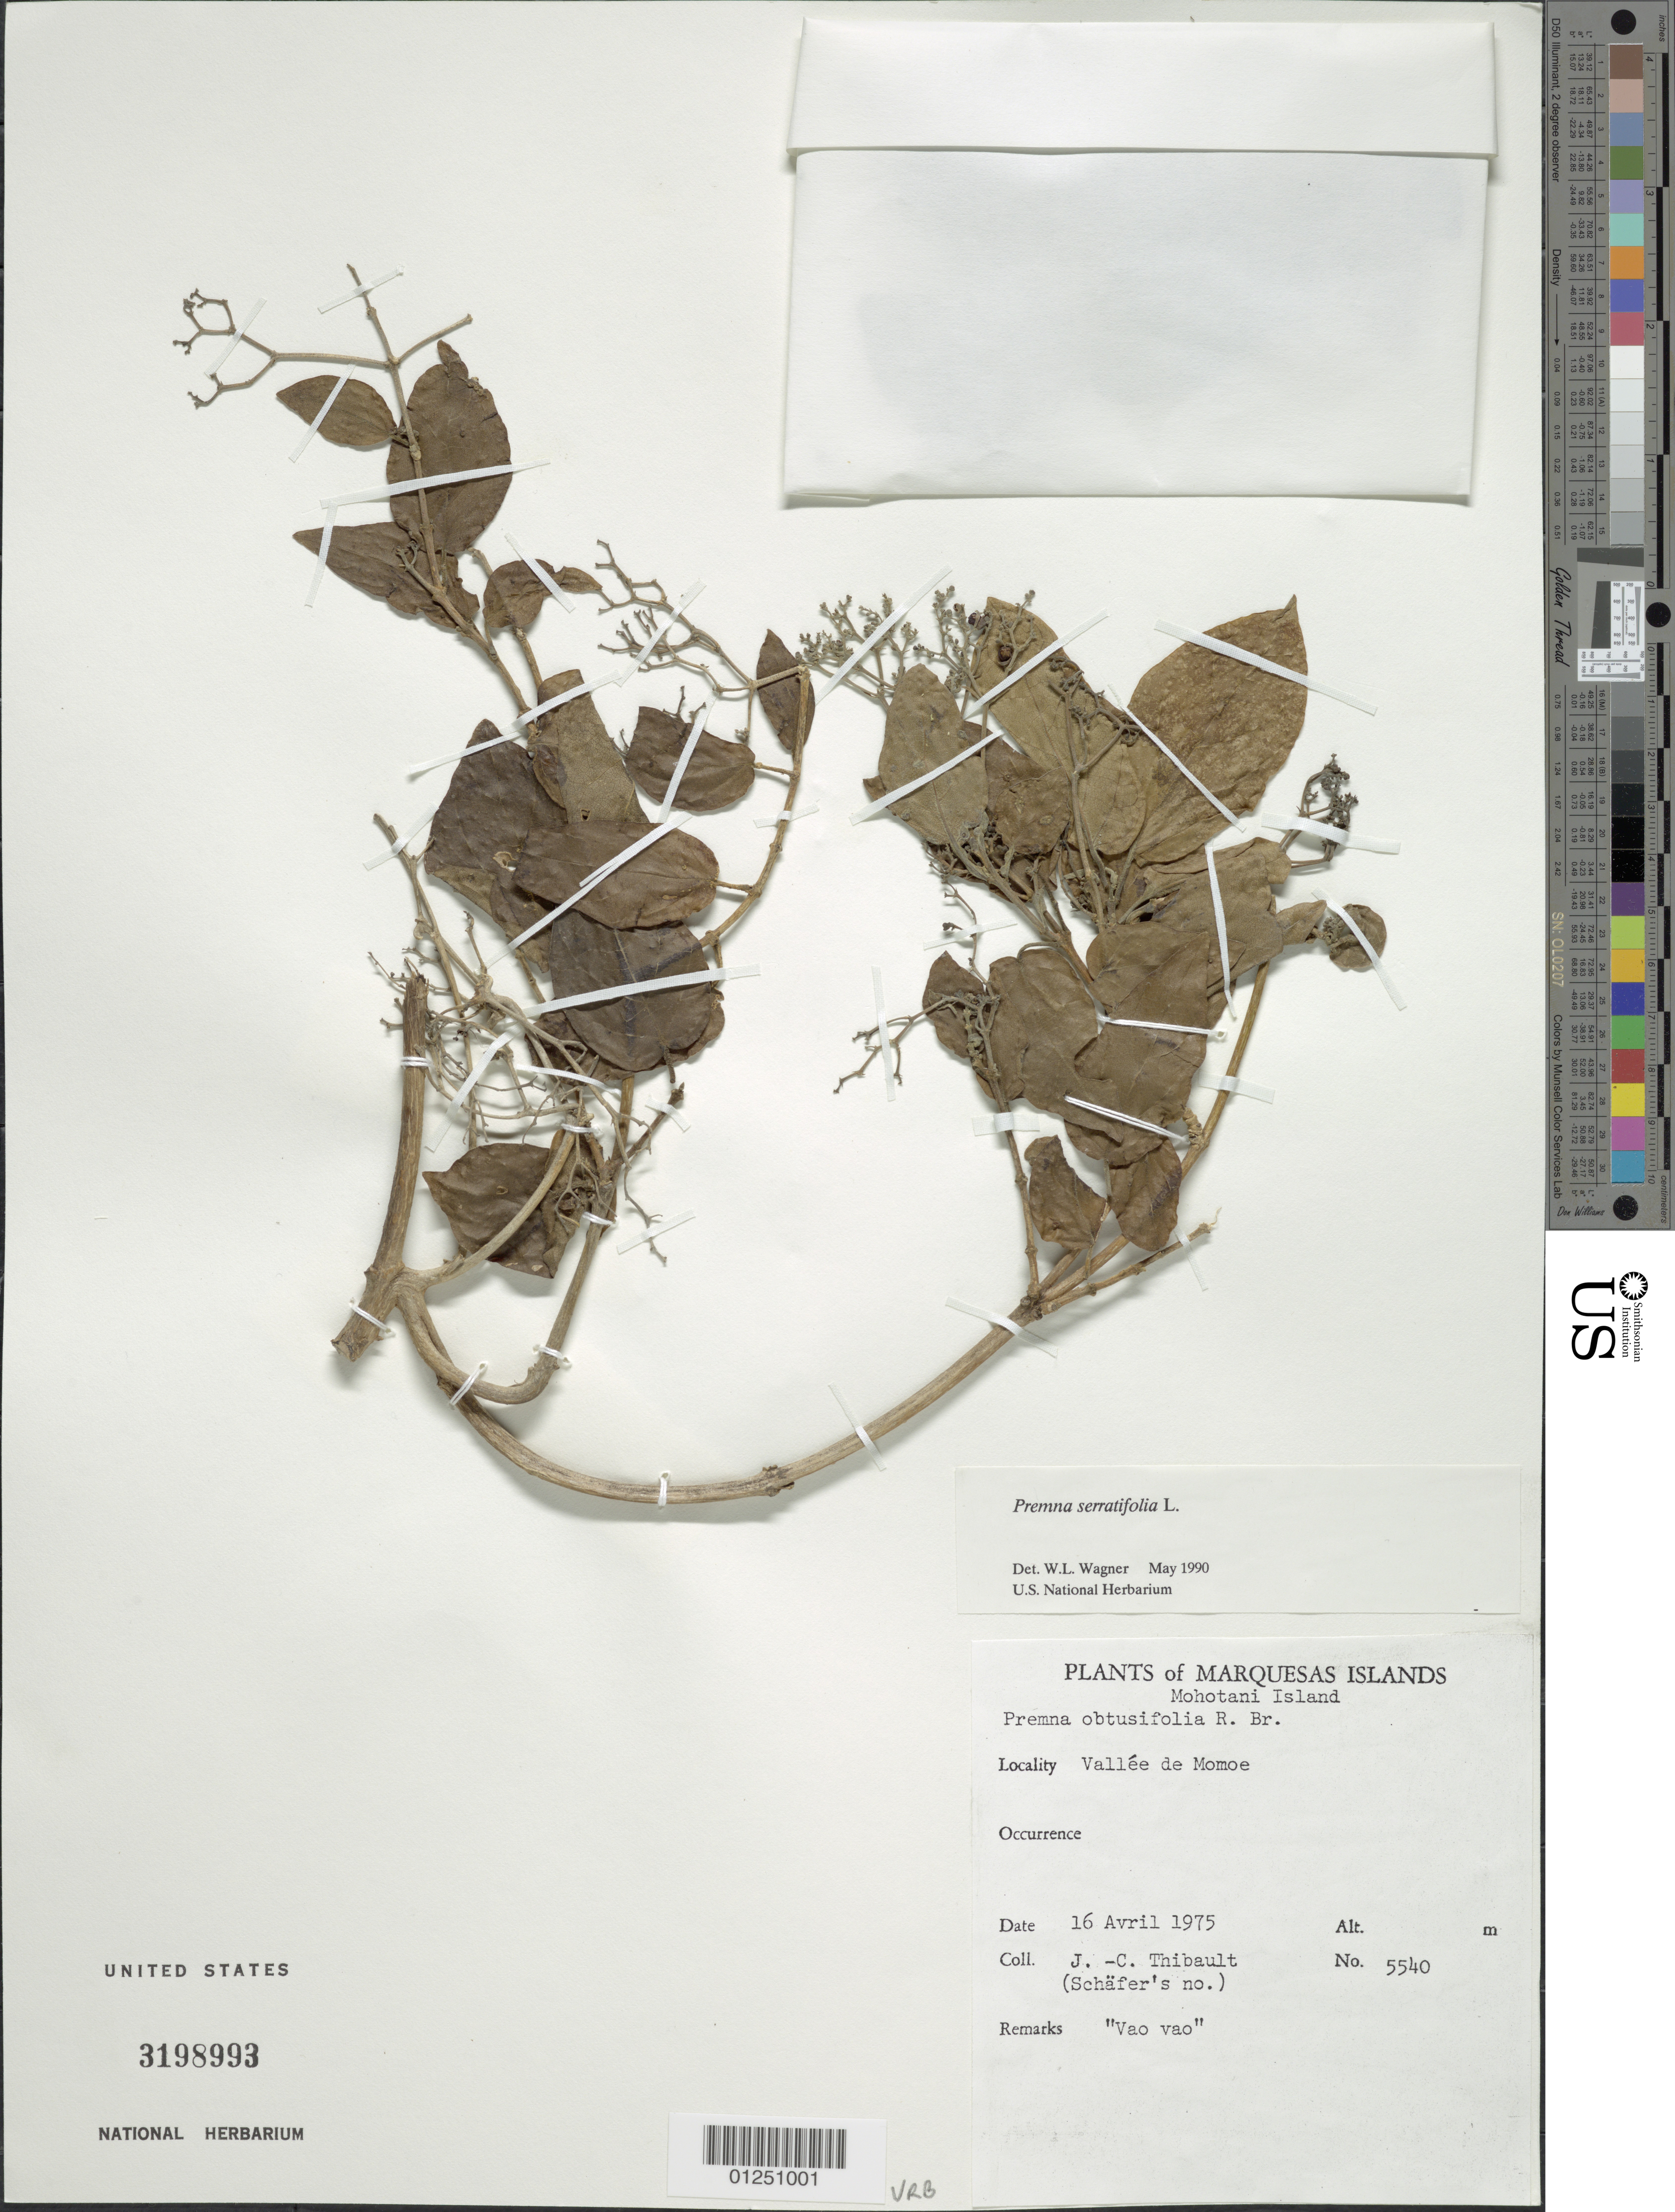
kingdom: Plantae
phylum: Tracheophyta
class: Magnoliopsida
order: Lamiales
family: Lamiaceae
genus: Premna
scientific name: Premna serratifolia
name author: L.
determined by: Wagner, W. L., (BOT), Smithsonian Institution - National Museum of Natural History (UNITED STATES)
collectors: P. A. Schäfer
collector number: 5540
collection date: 1975-04-16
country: French Polynesia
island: Mohotani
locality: Vallée de Momoe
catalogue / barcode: US 3198993